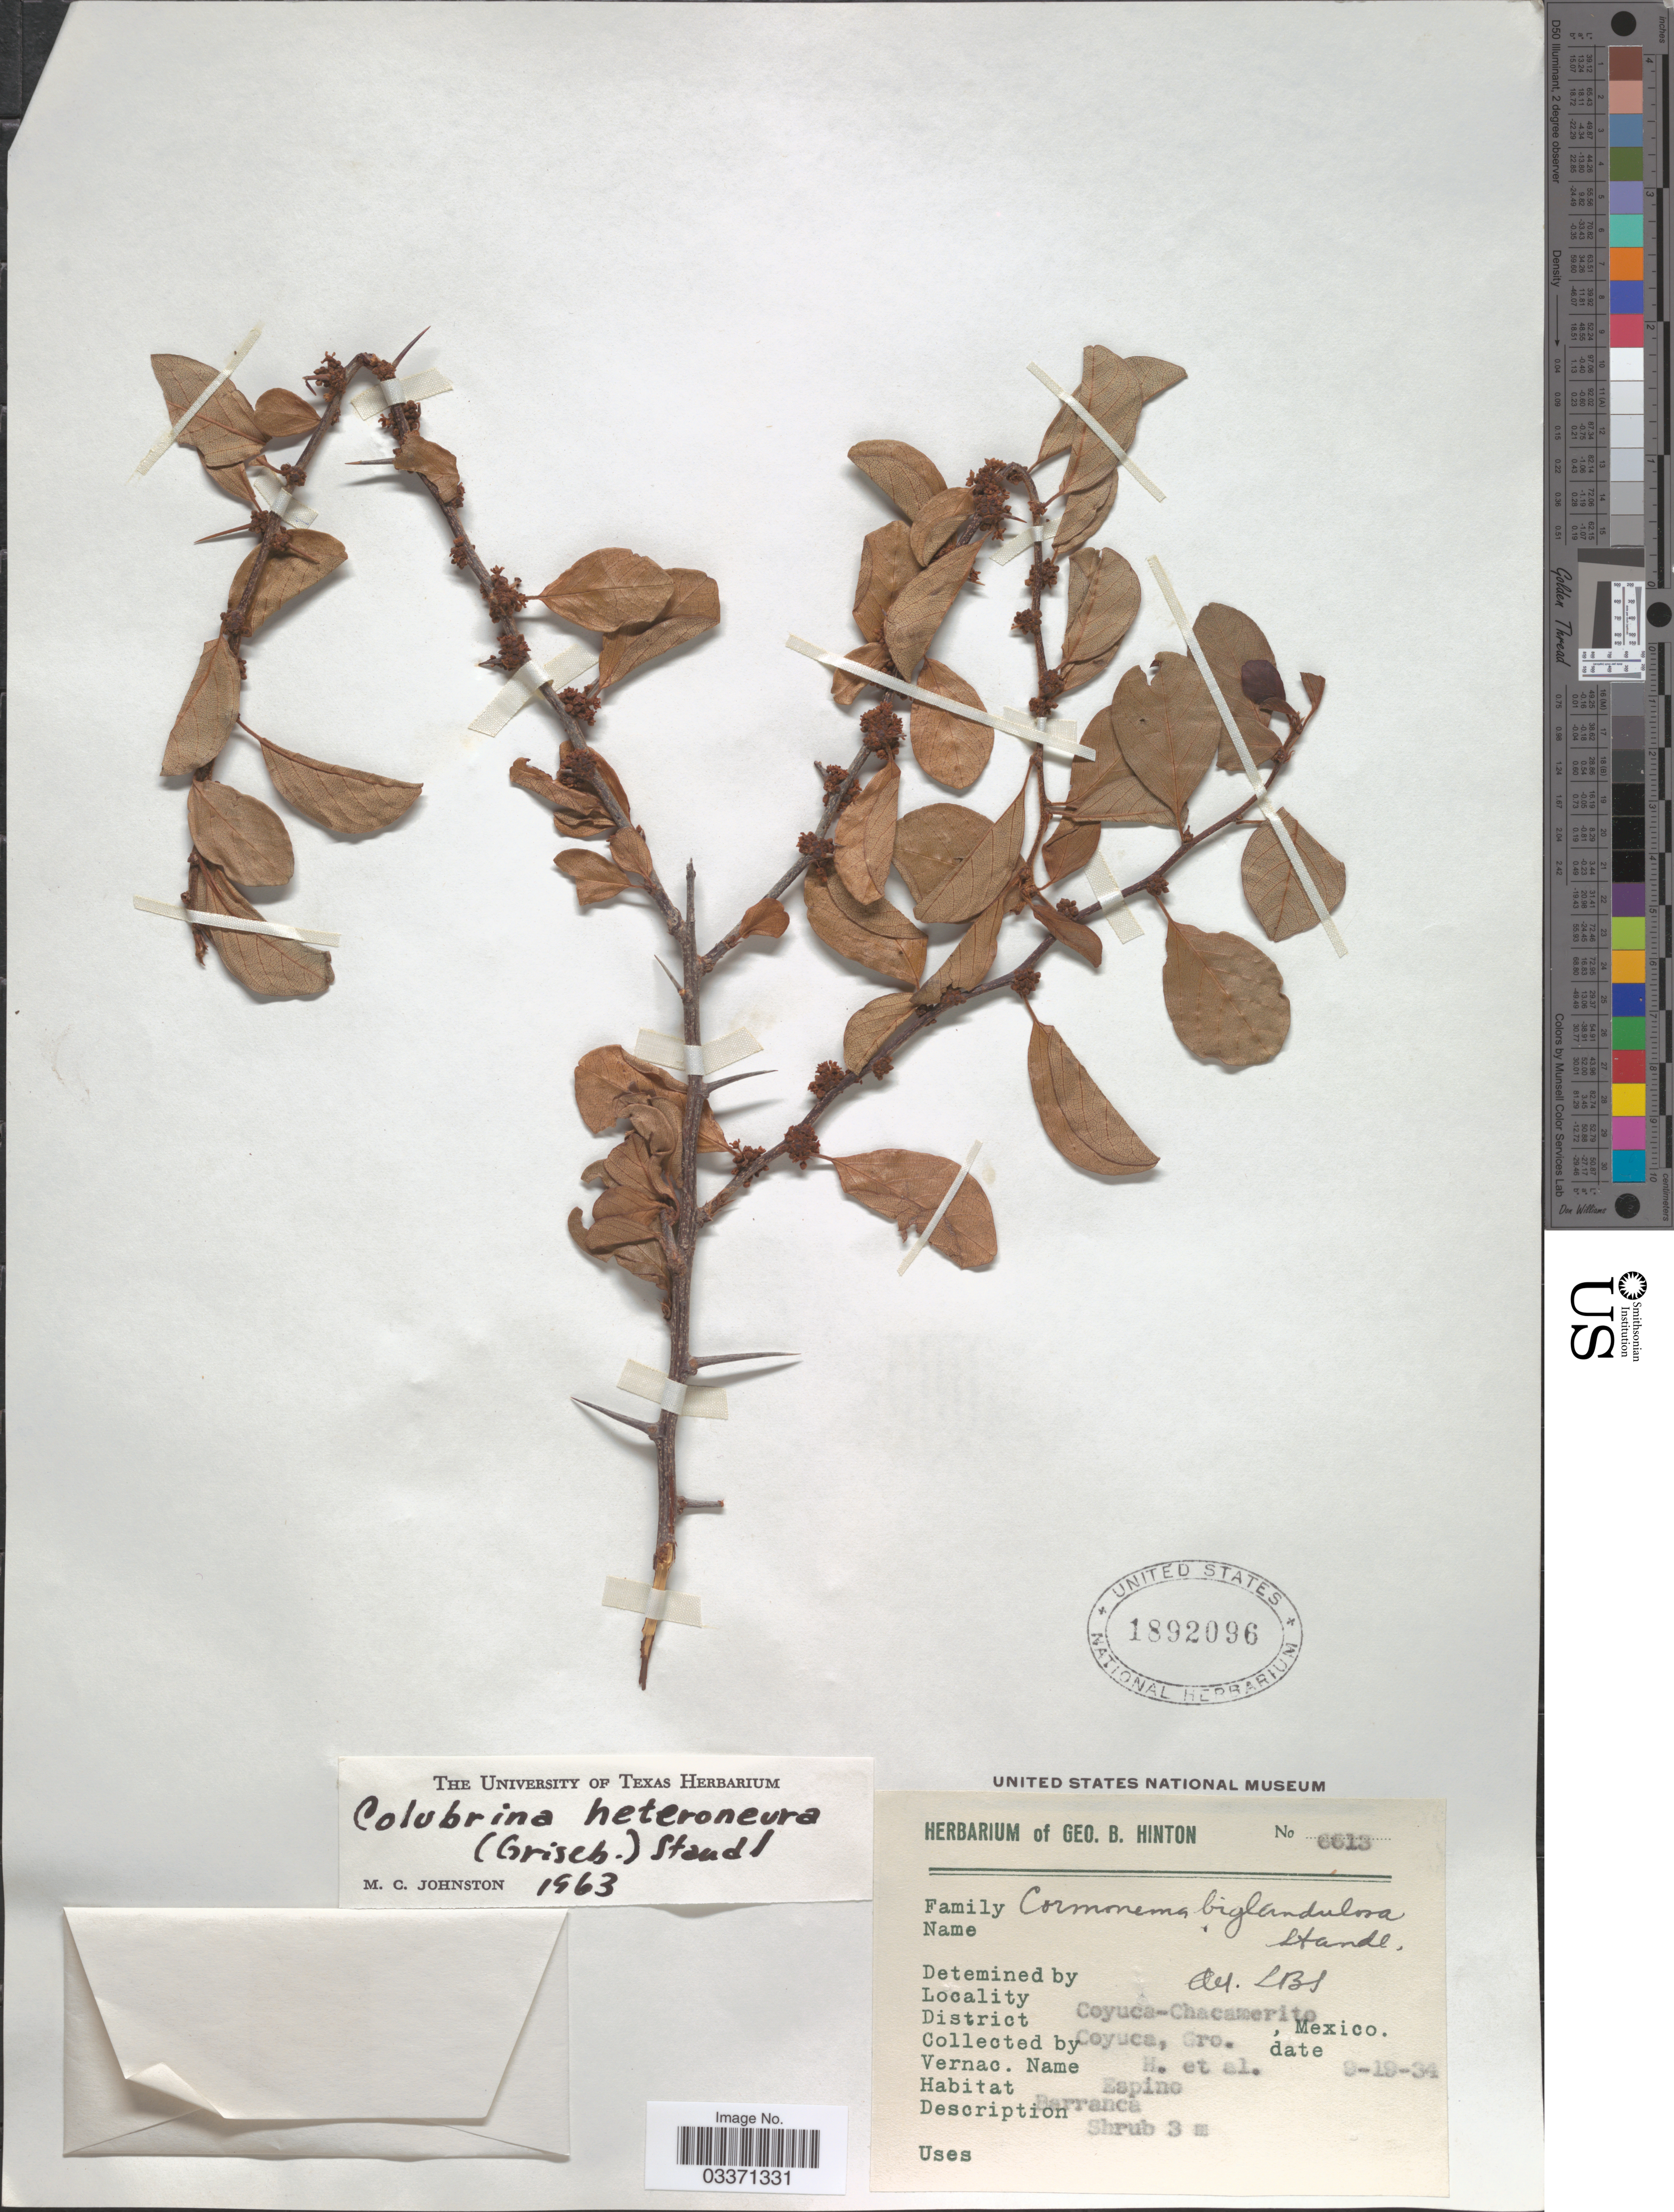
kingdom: Plantae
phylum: Tracheophyta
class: Magnoliopsida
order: Rosales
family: Rhamnaceae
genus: Colubrina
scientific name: Colubrina heteroneura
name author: (Griseb.) Standl.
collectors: G. B. Hinton & et al.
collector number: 6613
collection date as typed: Transcribed d/m/y: 19/9/34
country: Mexico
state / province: Guerrero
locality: Coyuca-Chacamerito. District Coyuca. Espino Barranca. [unsure placement]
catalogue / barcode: US 1892096